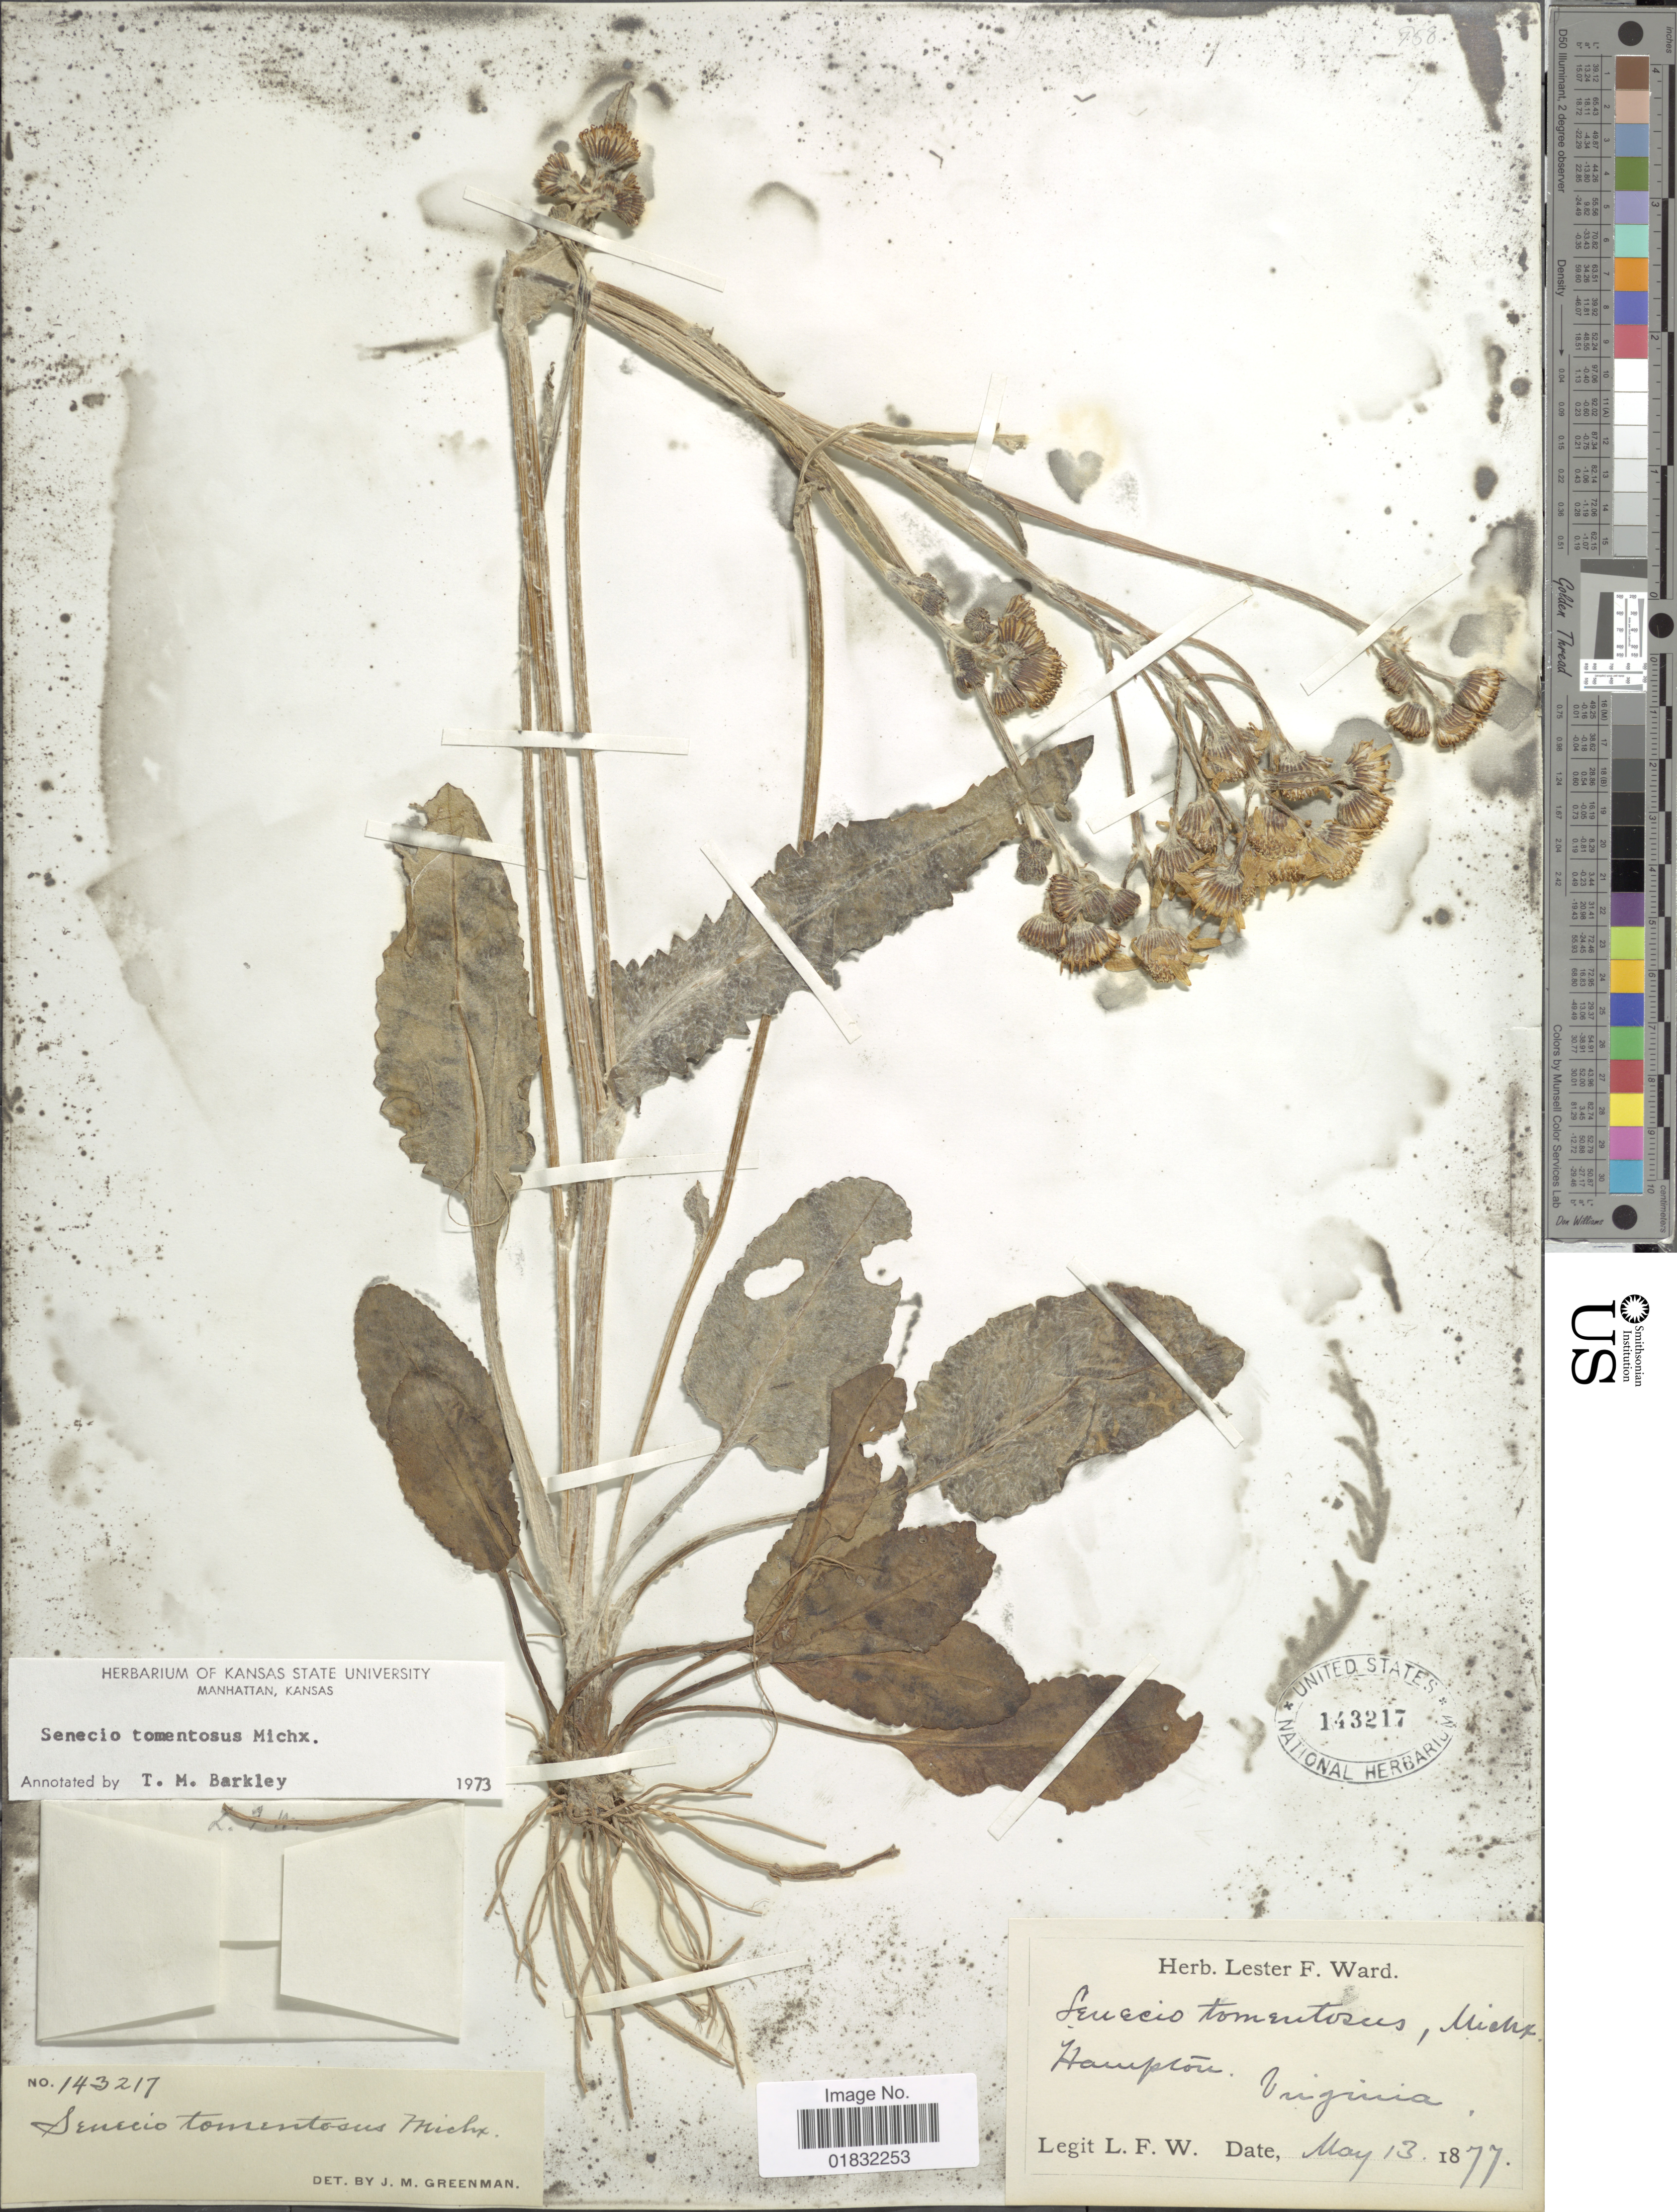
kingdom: Plantae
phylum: Tracheophyta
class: Magnoliopsida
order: Asterales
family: Asteraceae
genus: Packera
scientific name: Packera dubia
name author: (Spreng.) Trock & Mabb.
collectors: L. F. Ward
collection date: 1877-05-13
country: United States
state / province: Virginia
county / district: City of Hampton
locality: Hampton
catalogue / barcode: US 143217